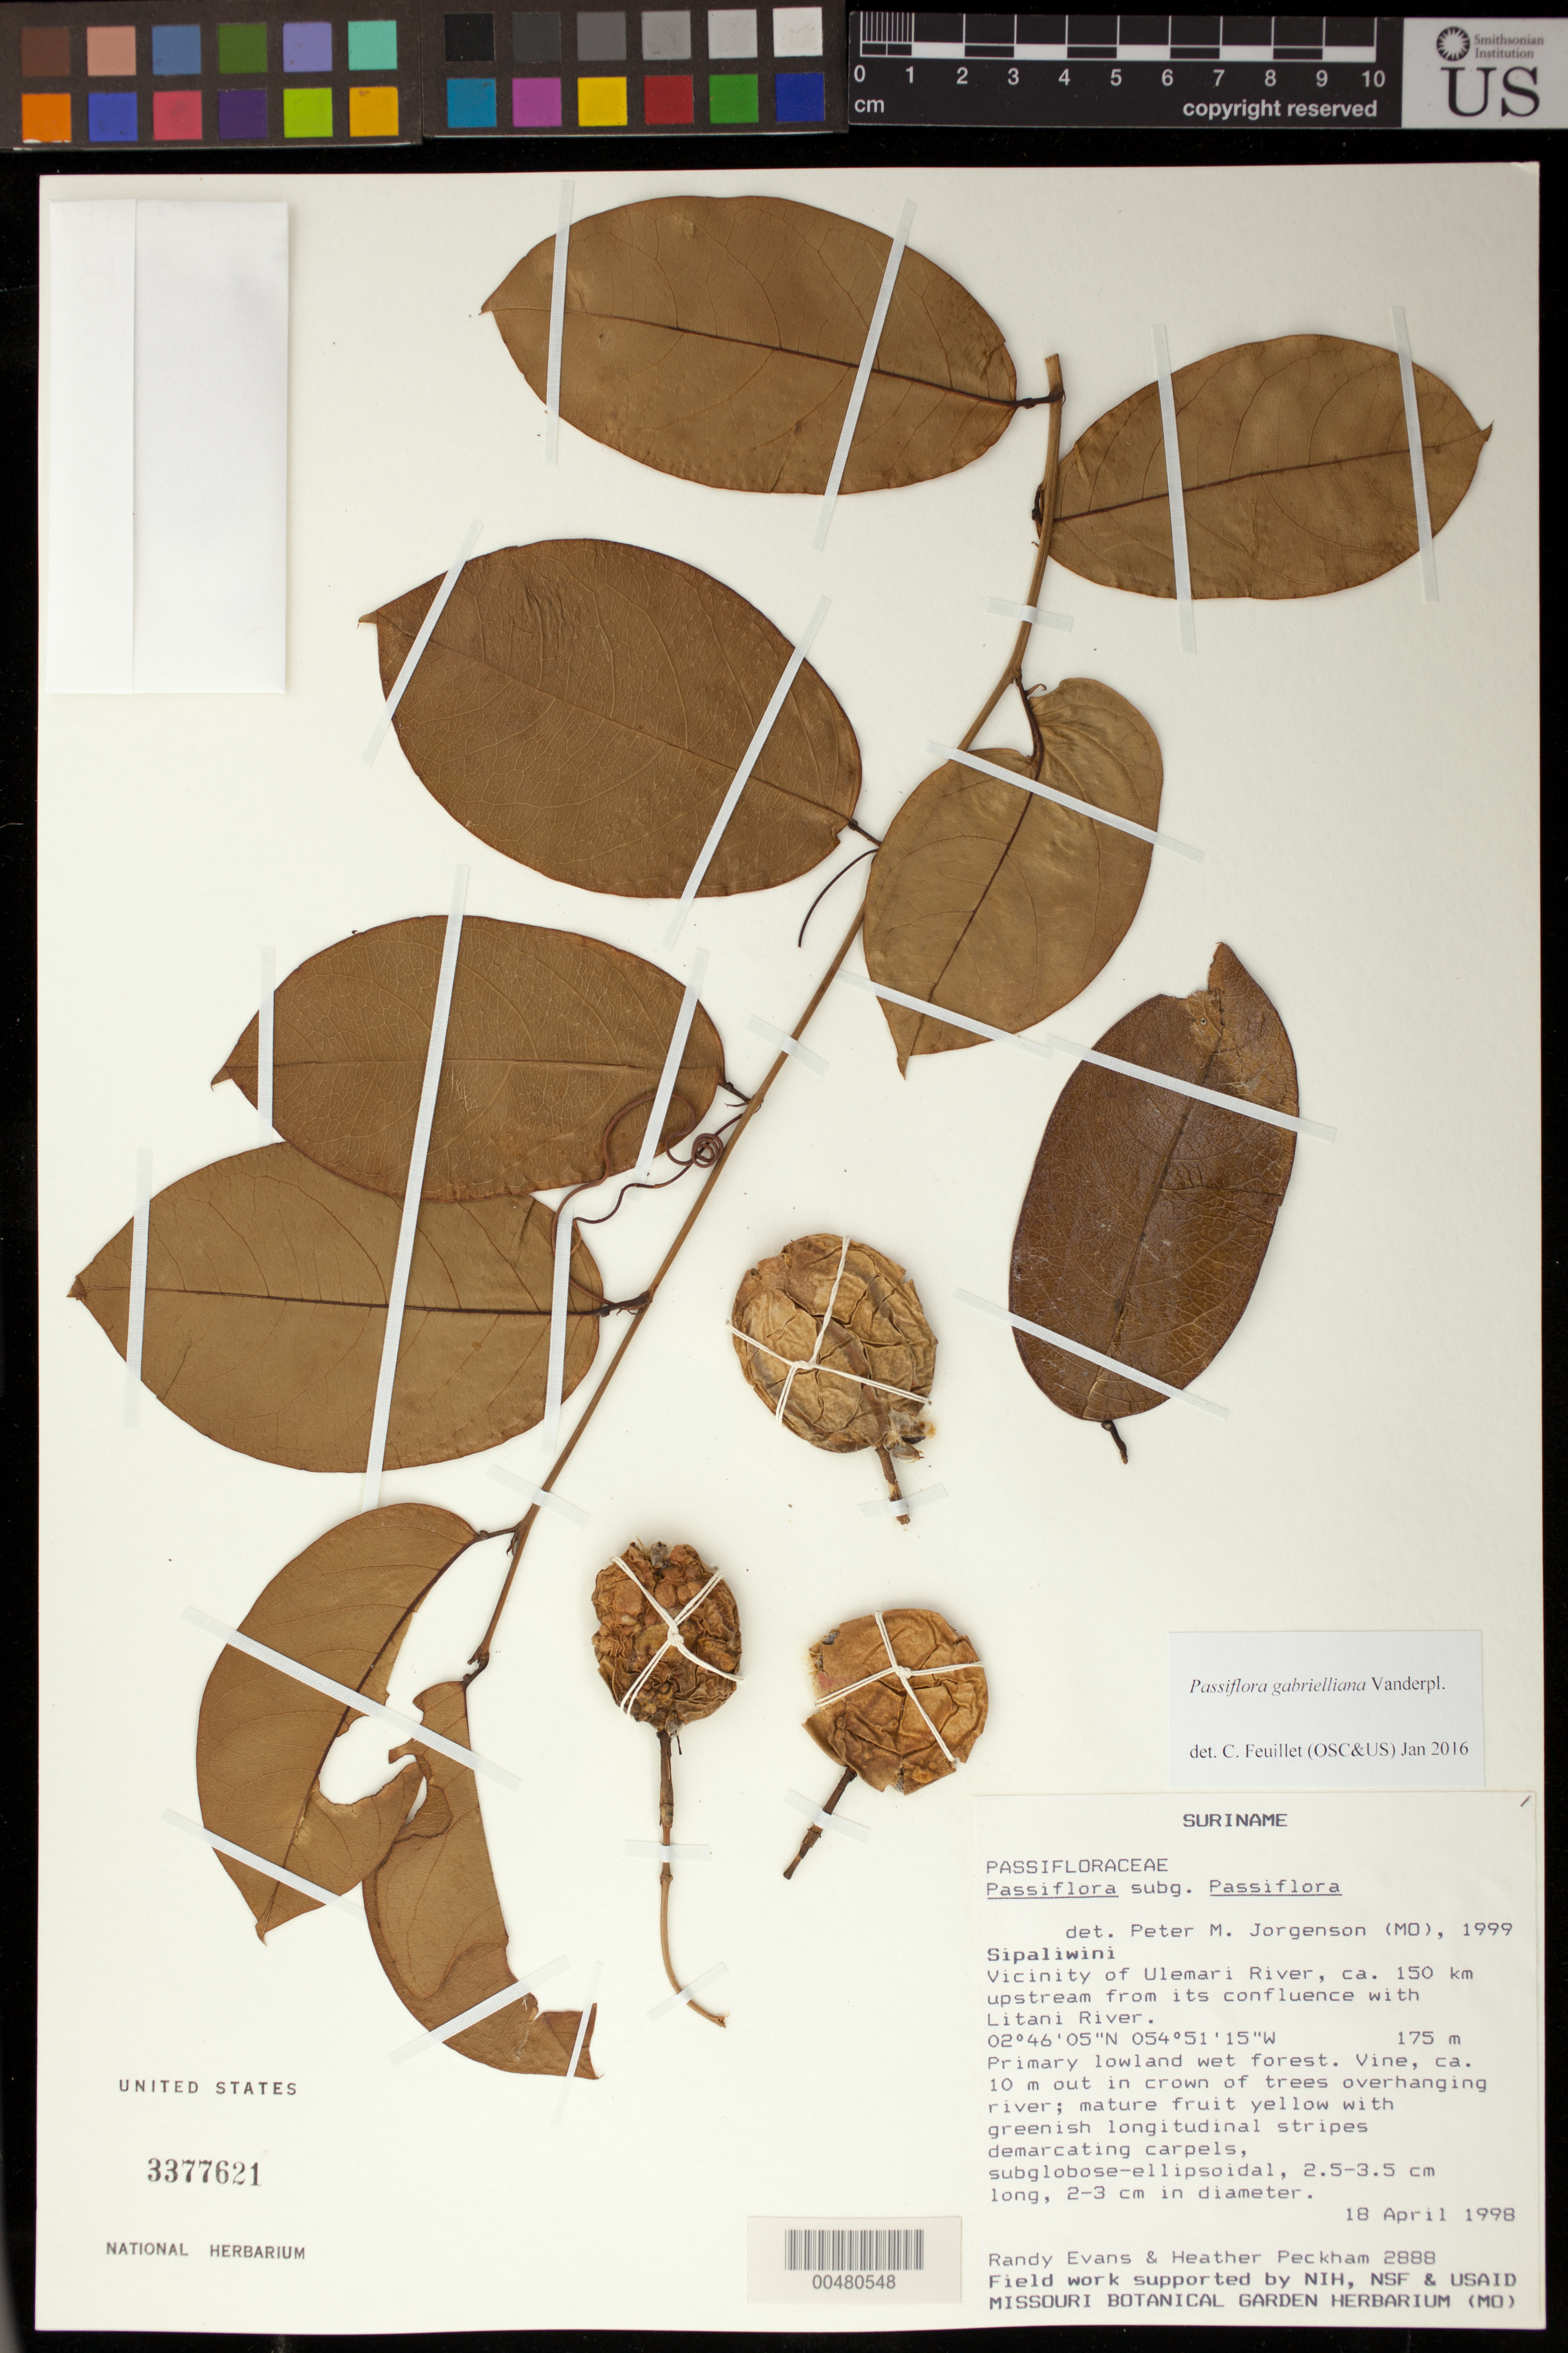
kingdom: Plantae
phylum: Tracheophyta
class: Magnoliopsida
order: Malpighiales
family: Passifloraceae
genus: Passiflora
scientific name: Passiflora gabrielliana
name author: Vanderpl.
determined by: Feuillet, C.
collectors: R. Evans & H. Peckham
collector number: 2888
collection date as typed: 18-Apr-98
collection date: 1998-04-18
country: Suriname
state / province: Sipaliwini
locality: Ulemari R., ca. 150 km upstream from confl. with Litani R.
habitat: Primary lowland wet forest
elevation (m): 175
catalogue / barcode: US 3377621